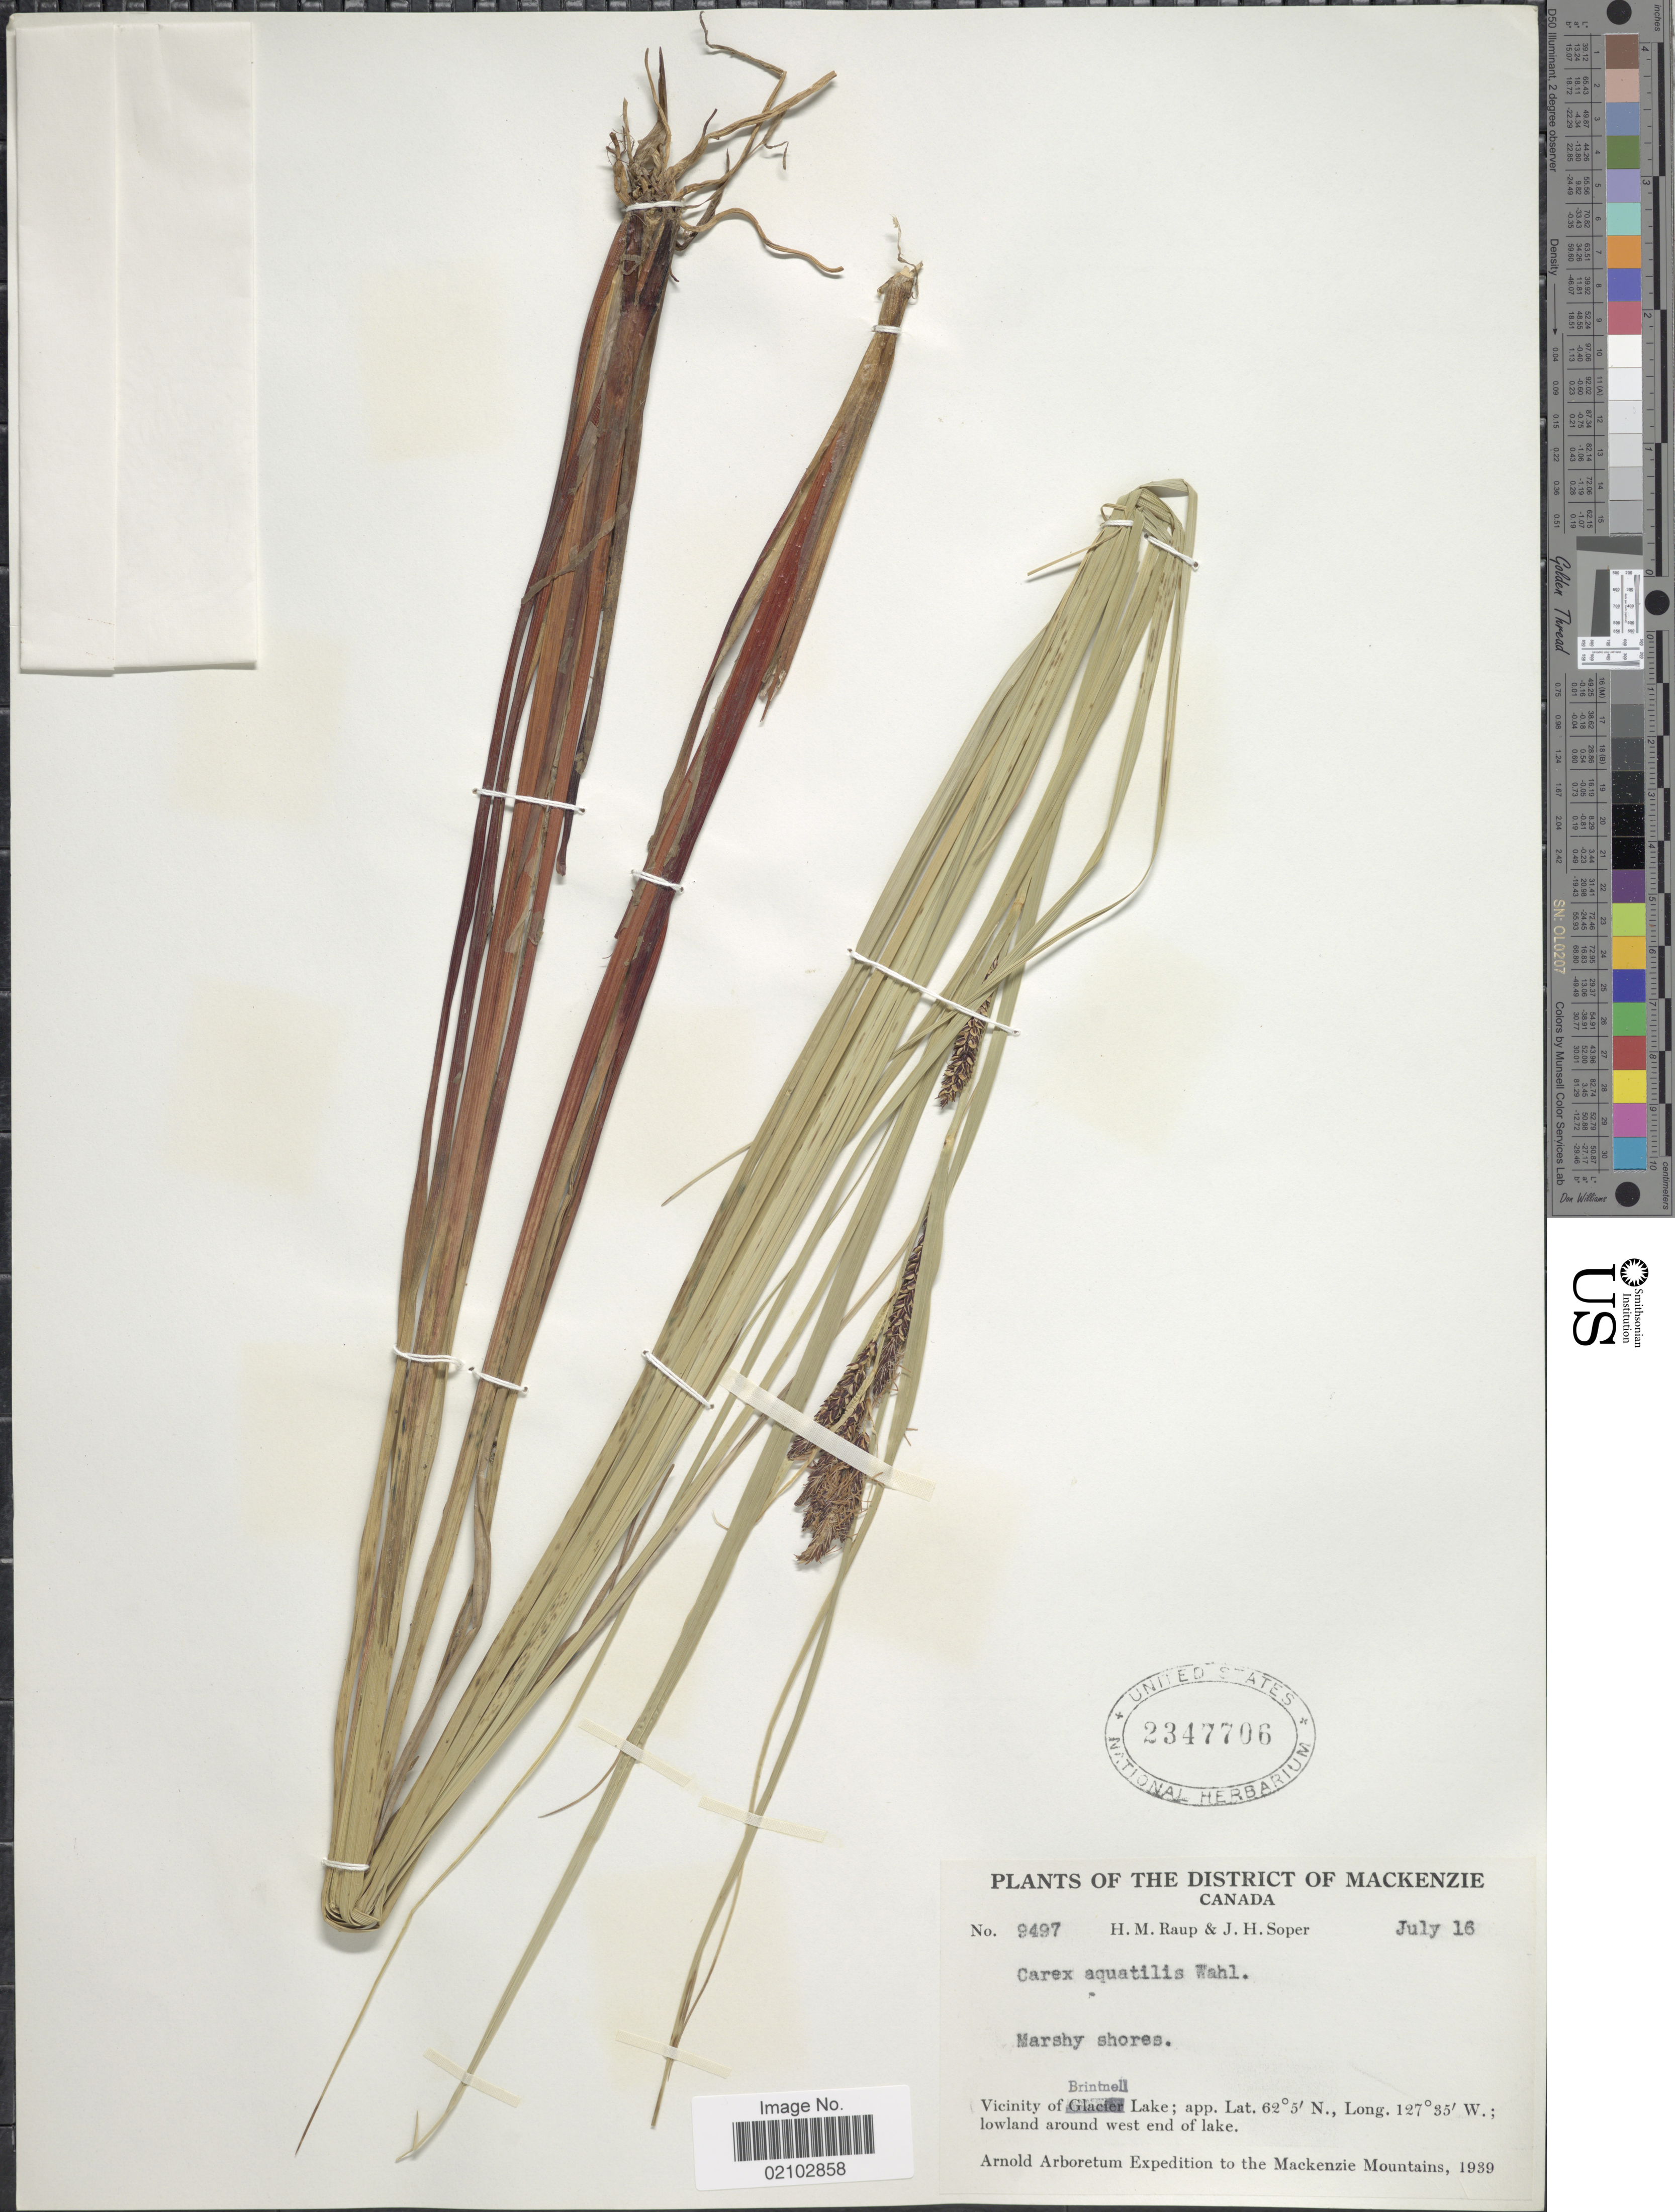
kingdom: Plantae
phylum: Tracheophyta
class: Liliopsida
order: Poales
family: Cyperaceae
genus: Carex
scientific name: Carex aquatilis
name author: Wahlenb.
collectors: H. Raup & J. H. Soper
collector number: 9497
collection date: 1939-07-16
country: Canada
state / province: British Columbia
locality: The District of Mackenzie, marshy shore, Vicinity of Brintnell Lake, lowland around west end of lake, to the Mackenzie Mountains.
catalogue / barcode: US 2347706